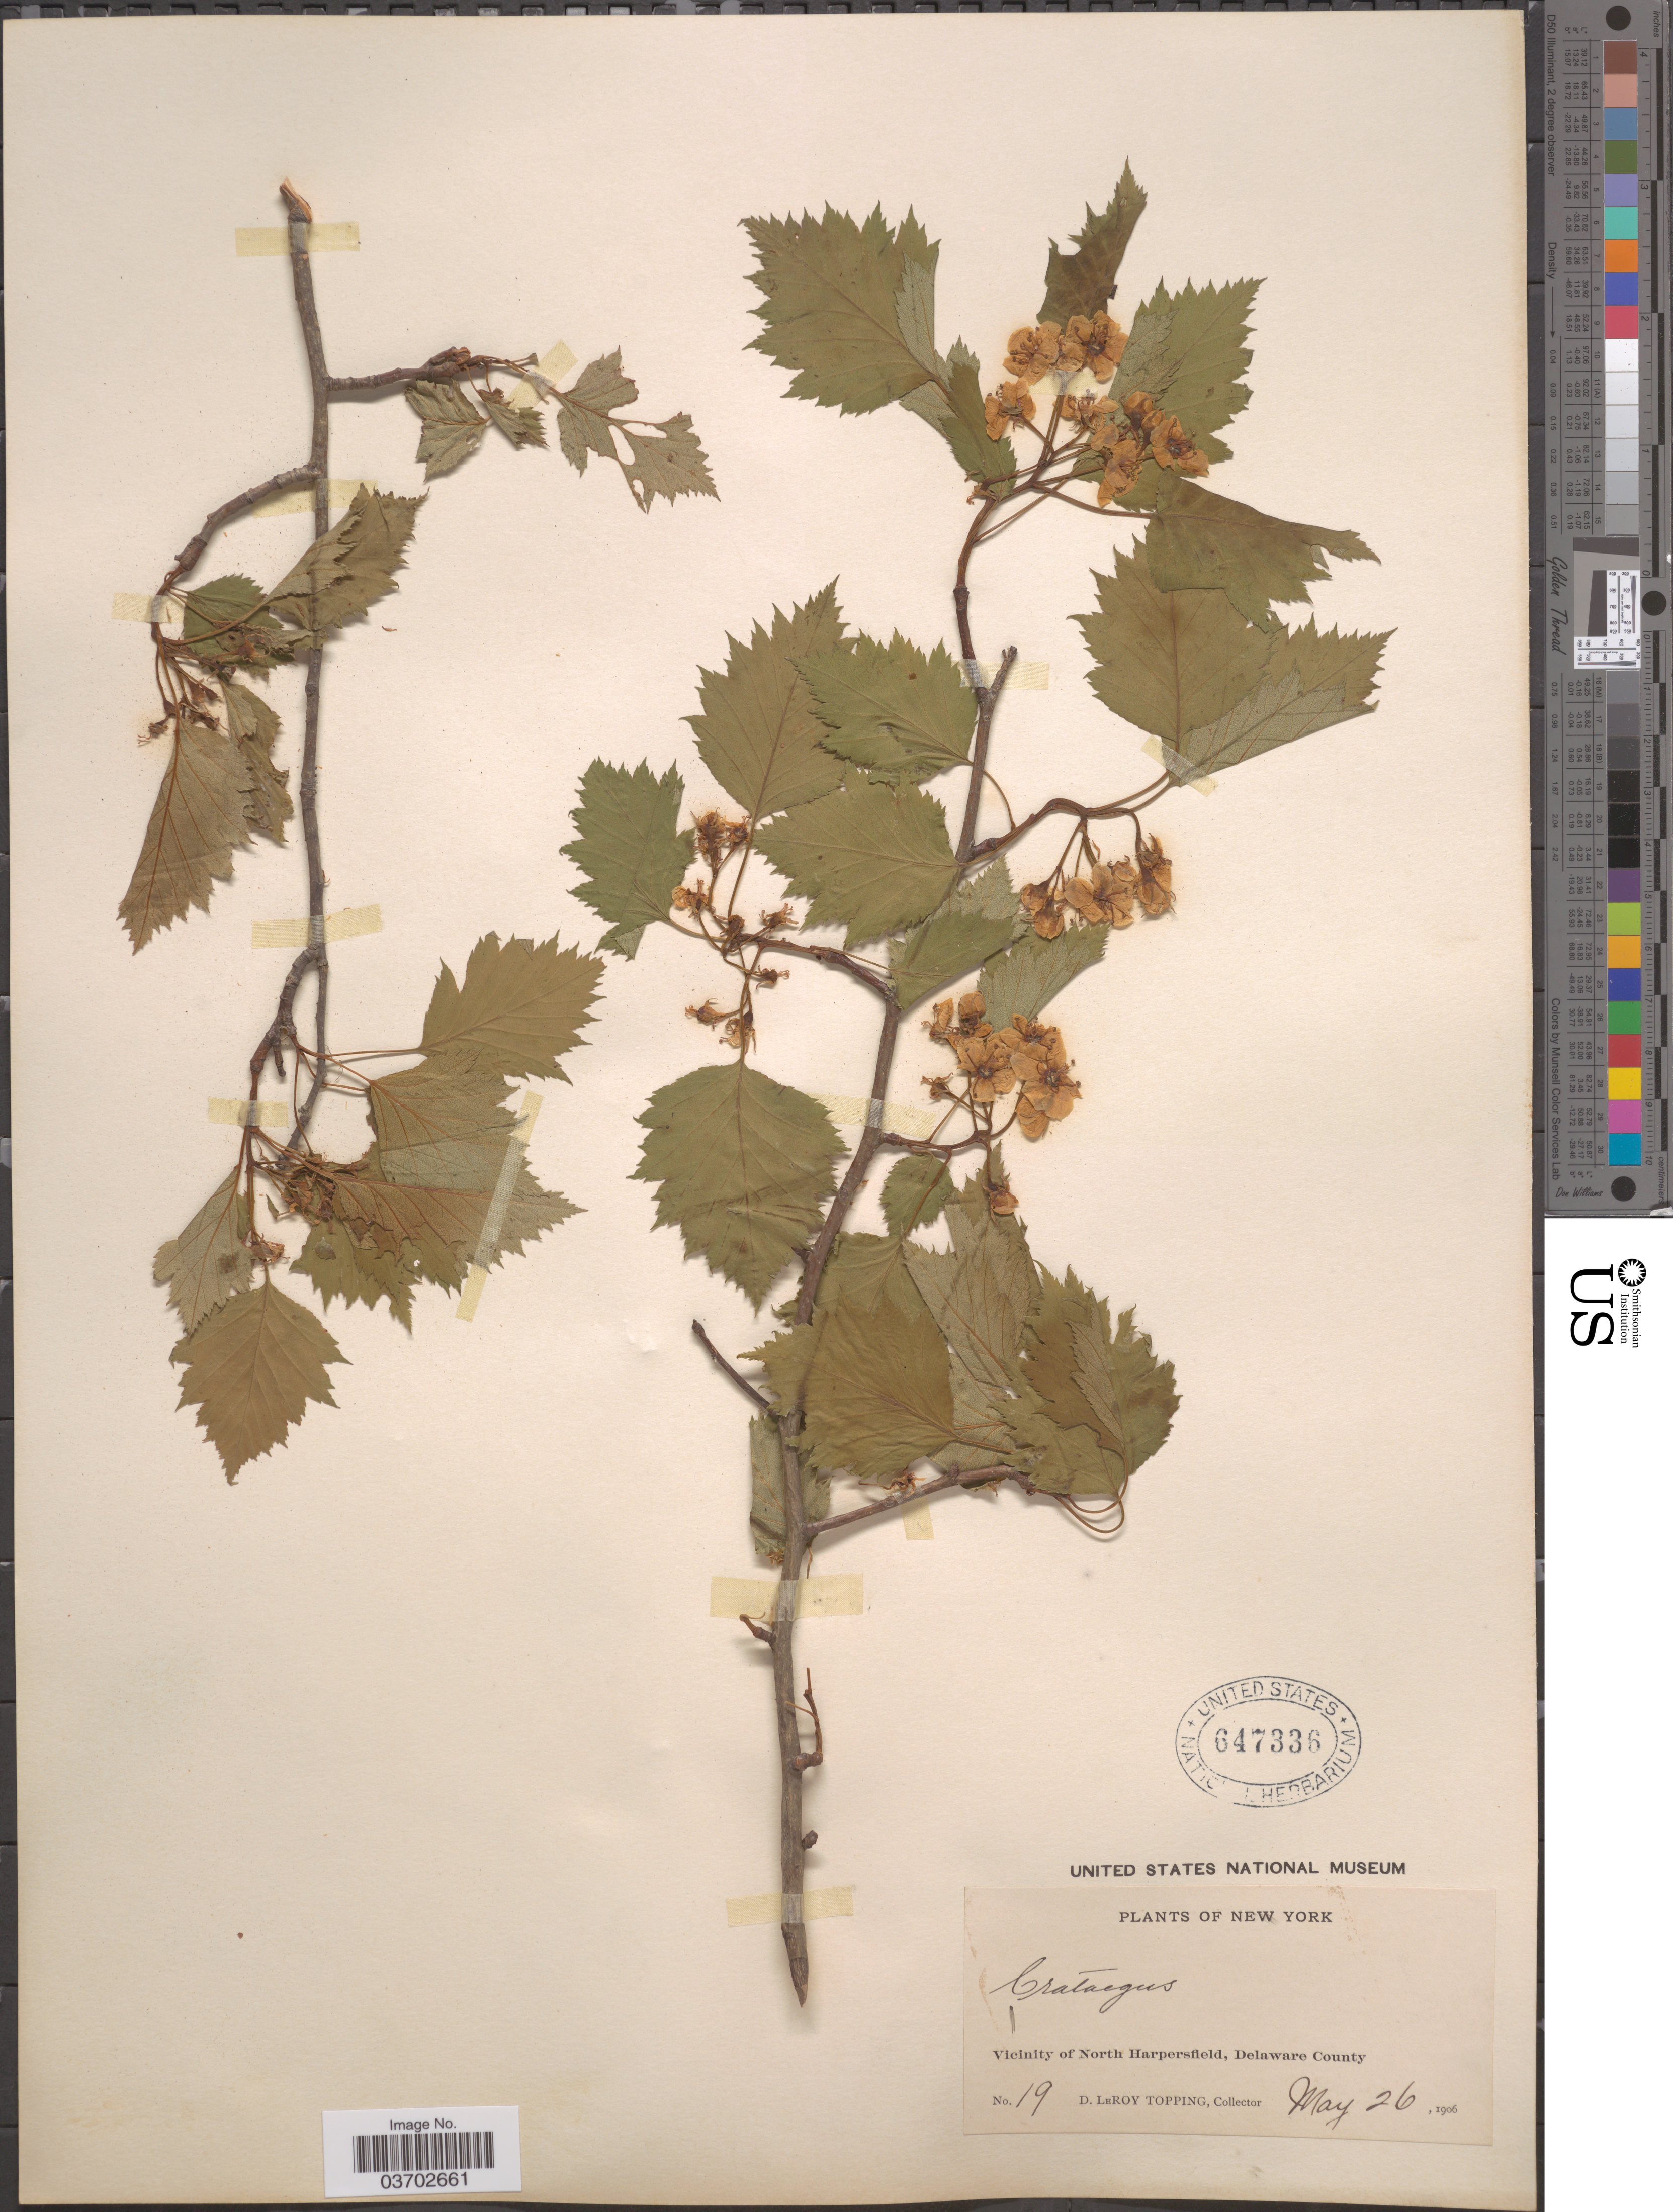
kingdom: Plantae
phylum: Tracheophyta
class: Magnoliopsida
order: Rosales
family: Rosaceae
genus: Crataegus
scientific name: Crataegus sp.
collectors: D. L. Topping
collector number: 19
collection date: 1906-05-26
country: United States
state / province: New York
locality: Vicinity of North Harpersfield, Delaware County.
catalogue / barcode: US 647336